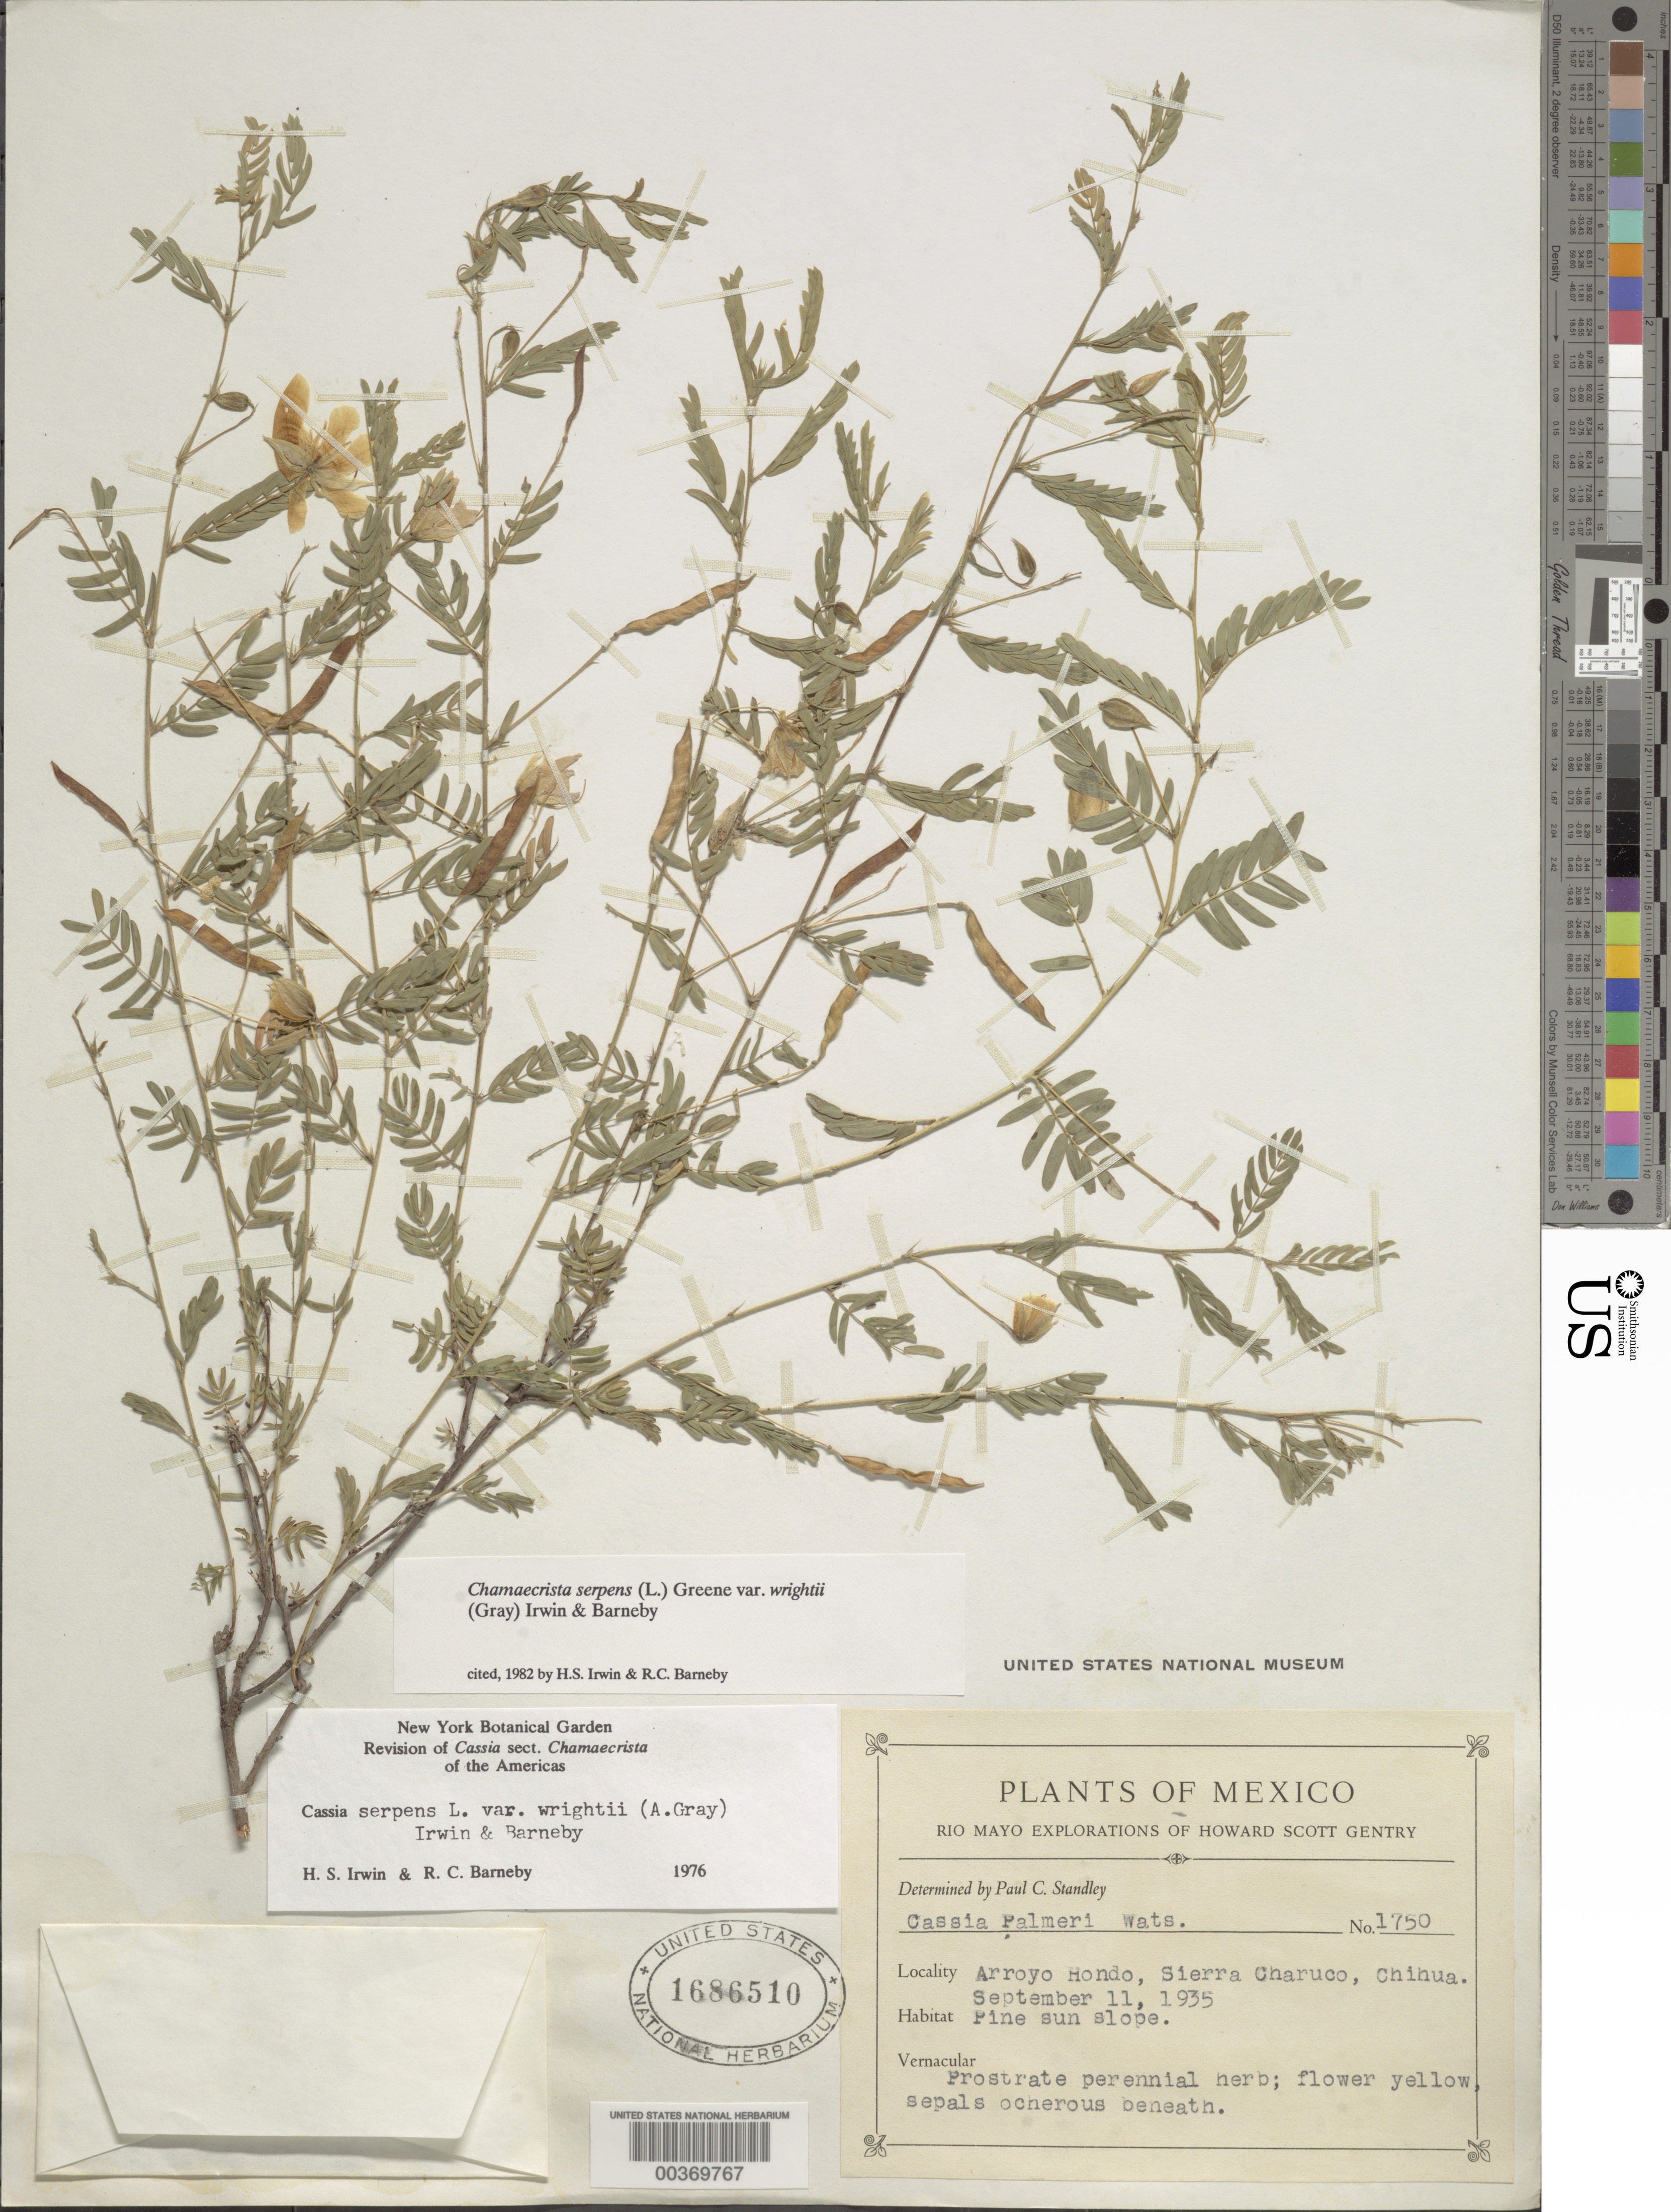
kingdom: Plantae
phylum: Tracheophyta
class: Magnoliopsida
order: Fabales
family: Fabaceae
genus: Chamaecrista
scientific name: Chamaecrista serpens var. wrightii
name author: (A. Gray) H.S. Irwin & Barneby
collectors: H. S. Gentry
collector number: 1750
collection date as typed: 11 Sep 1935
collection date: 1935-09-11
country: Mexico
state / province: Chiapas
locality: Arroyo Hondo, Sierra Charuco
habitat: Pine sun slope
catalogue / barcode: US 1686510